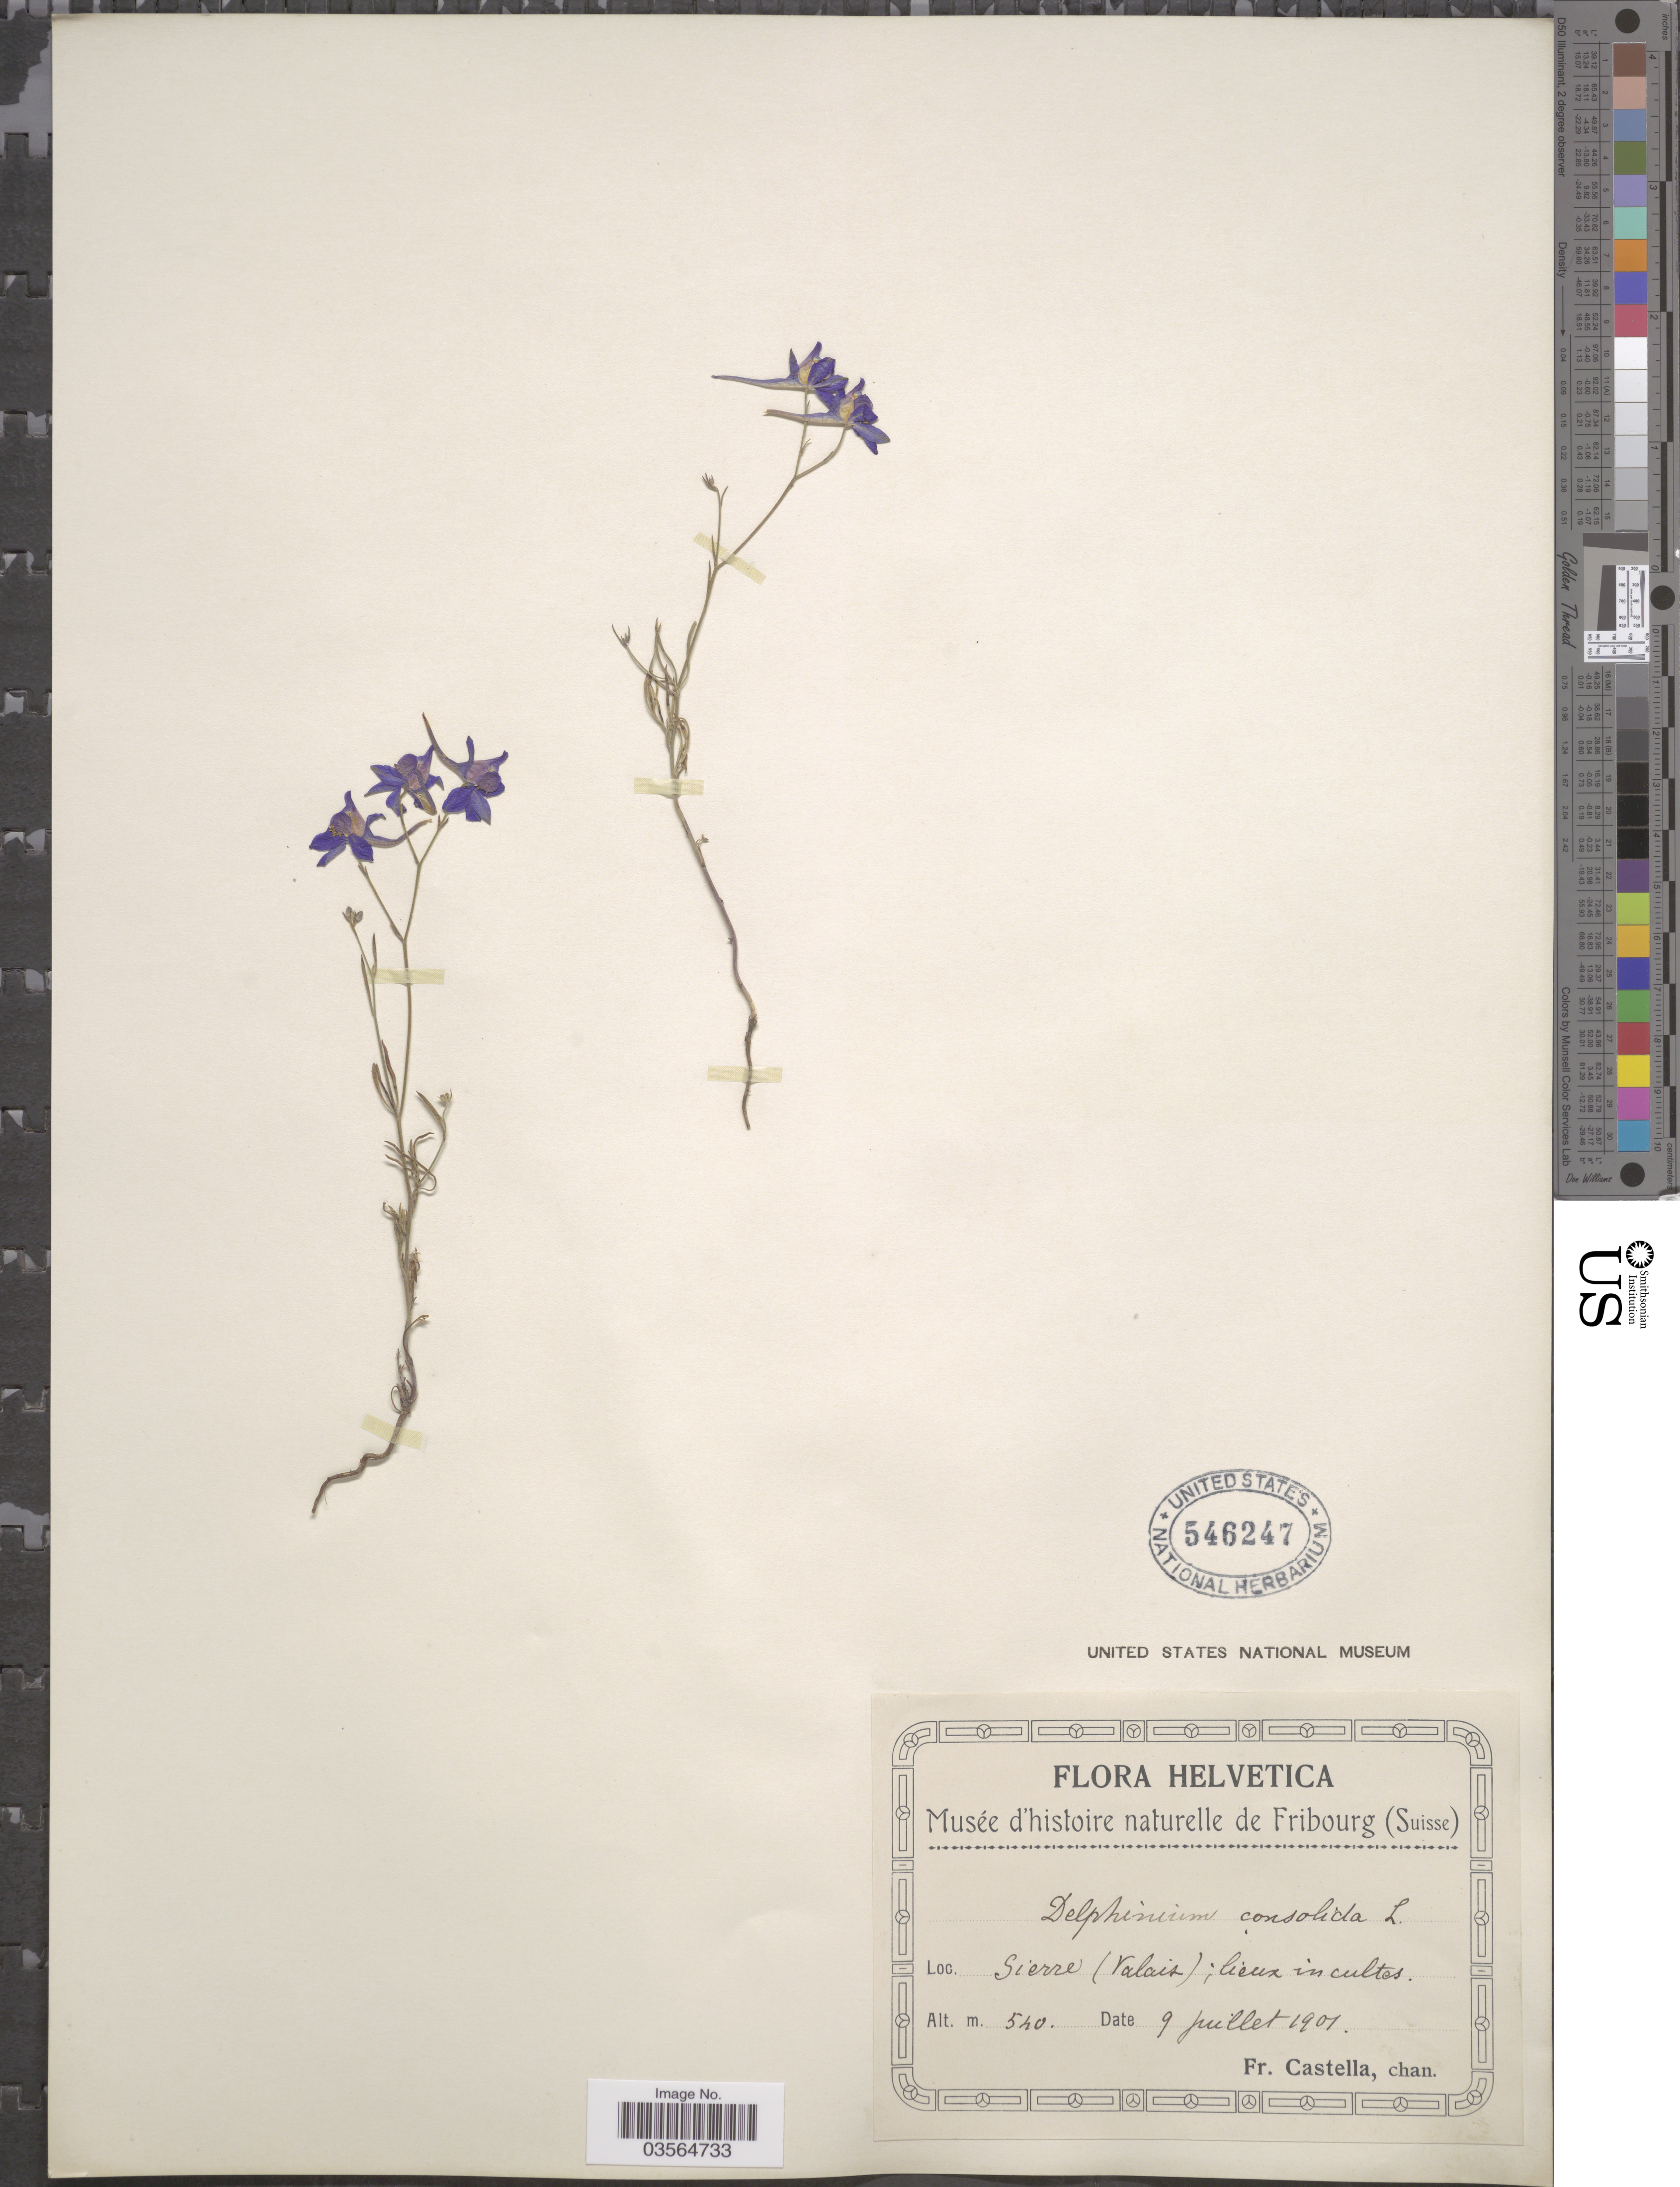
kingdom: Plantae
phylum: Tracheophyta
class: Magnoliopsida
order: Ranunculales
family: Ranunculaceae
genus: Delphinium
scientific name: Delphinium consolida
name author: L.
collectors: Fr. Castella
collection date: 1901-07-09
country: Switzerland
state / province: Valais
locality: Helvetica. Sierre (Valais); lieux in cultes.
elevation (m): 540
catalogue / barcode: US 546247